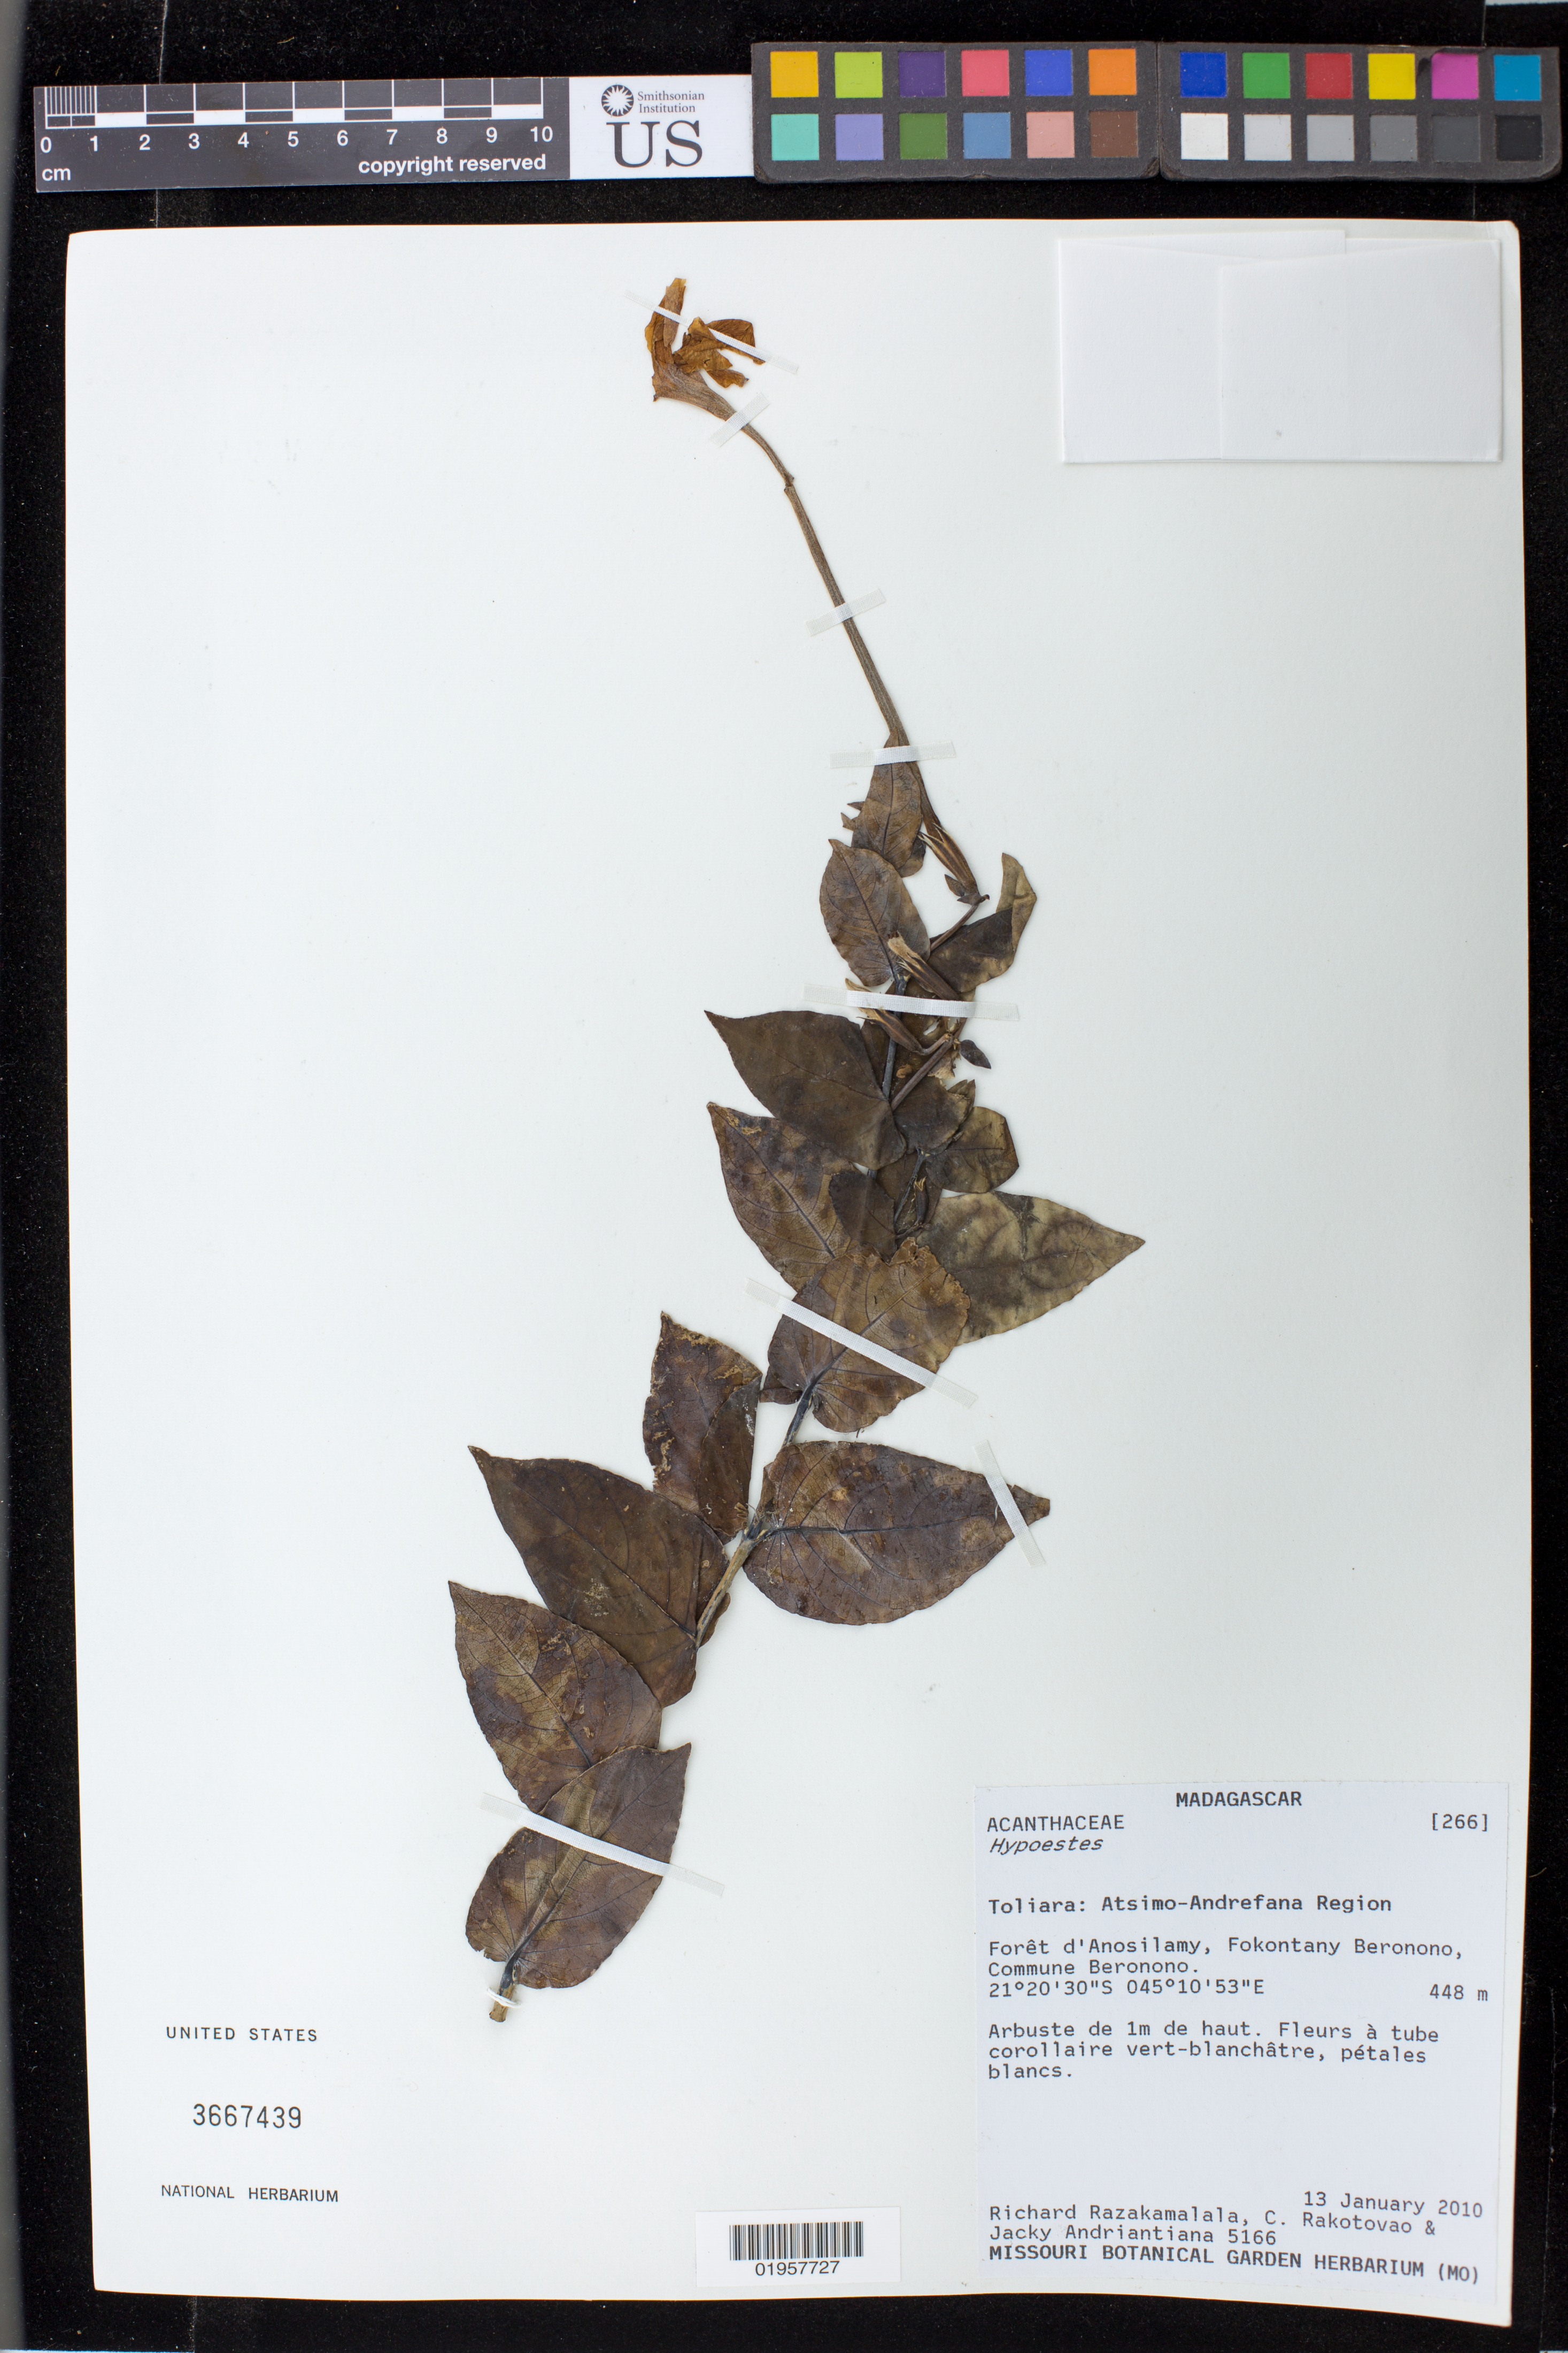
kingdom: Plantae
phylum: Tracheophyta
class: Magnoliopsida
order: Lamiales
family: Acanthaceae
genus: Hypoestes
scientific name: Hypoestes sp.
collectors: R. Razakamalala, C. Rakotovao & J. Andriantiana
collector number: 5166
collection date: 2010-01-13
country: Madagascar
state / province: Atsimo-Andrefana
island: Madagascar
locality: Atsimo-Andrefana Region. Forêt d'Anosilamy, Fokontany Beronono, Commune Beronono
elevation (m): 448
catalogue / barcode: US 3667439